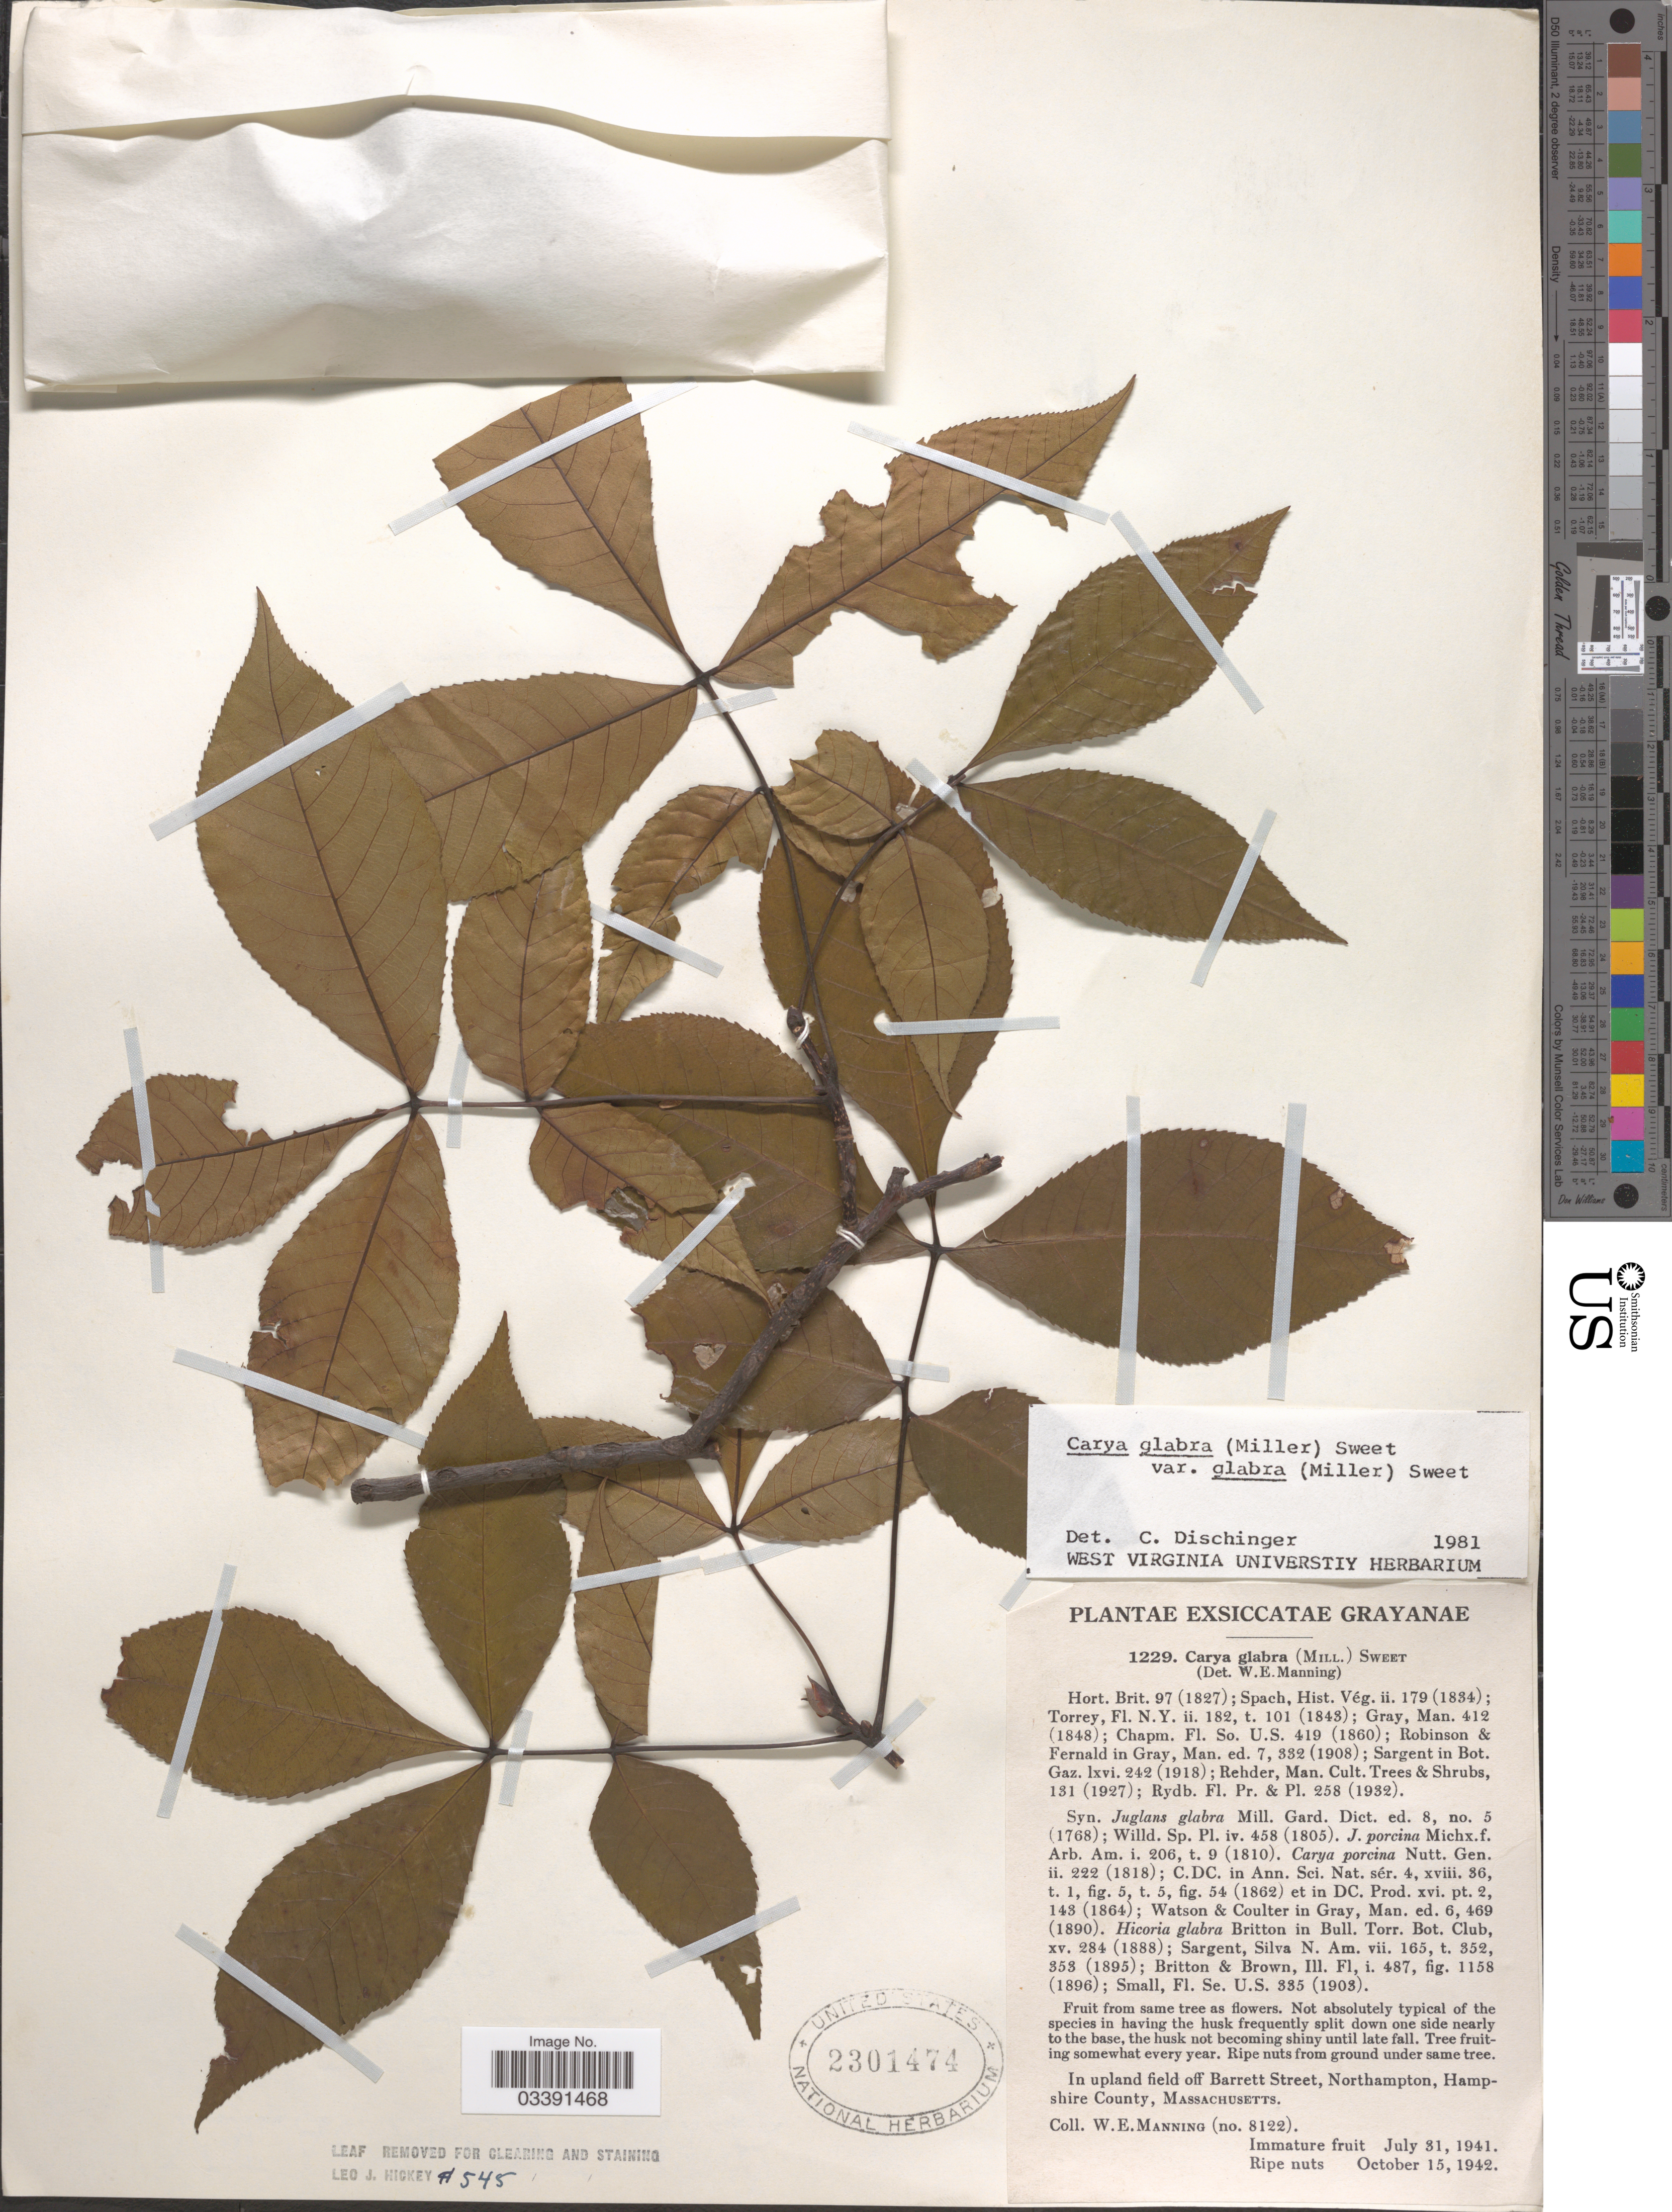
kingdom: Plantae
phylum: Tracheophyta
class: Magnoliopsida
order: Fagales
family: Juglandaceae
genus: Carya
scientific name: Carya glabra var. glabra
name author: (Mill.) Sweet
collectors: W. Manning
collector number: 8122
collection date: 1941-07-31/1942-10-15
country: United States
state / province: Massachusetts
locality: In upland field off Barrett Street, Northampton, Hampshire County.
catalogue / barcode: US 2301474